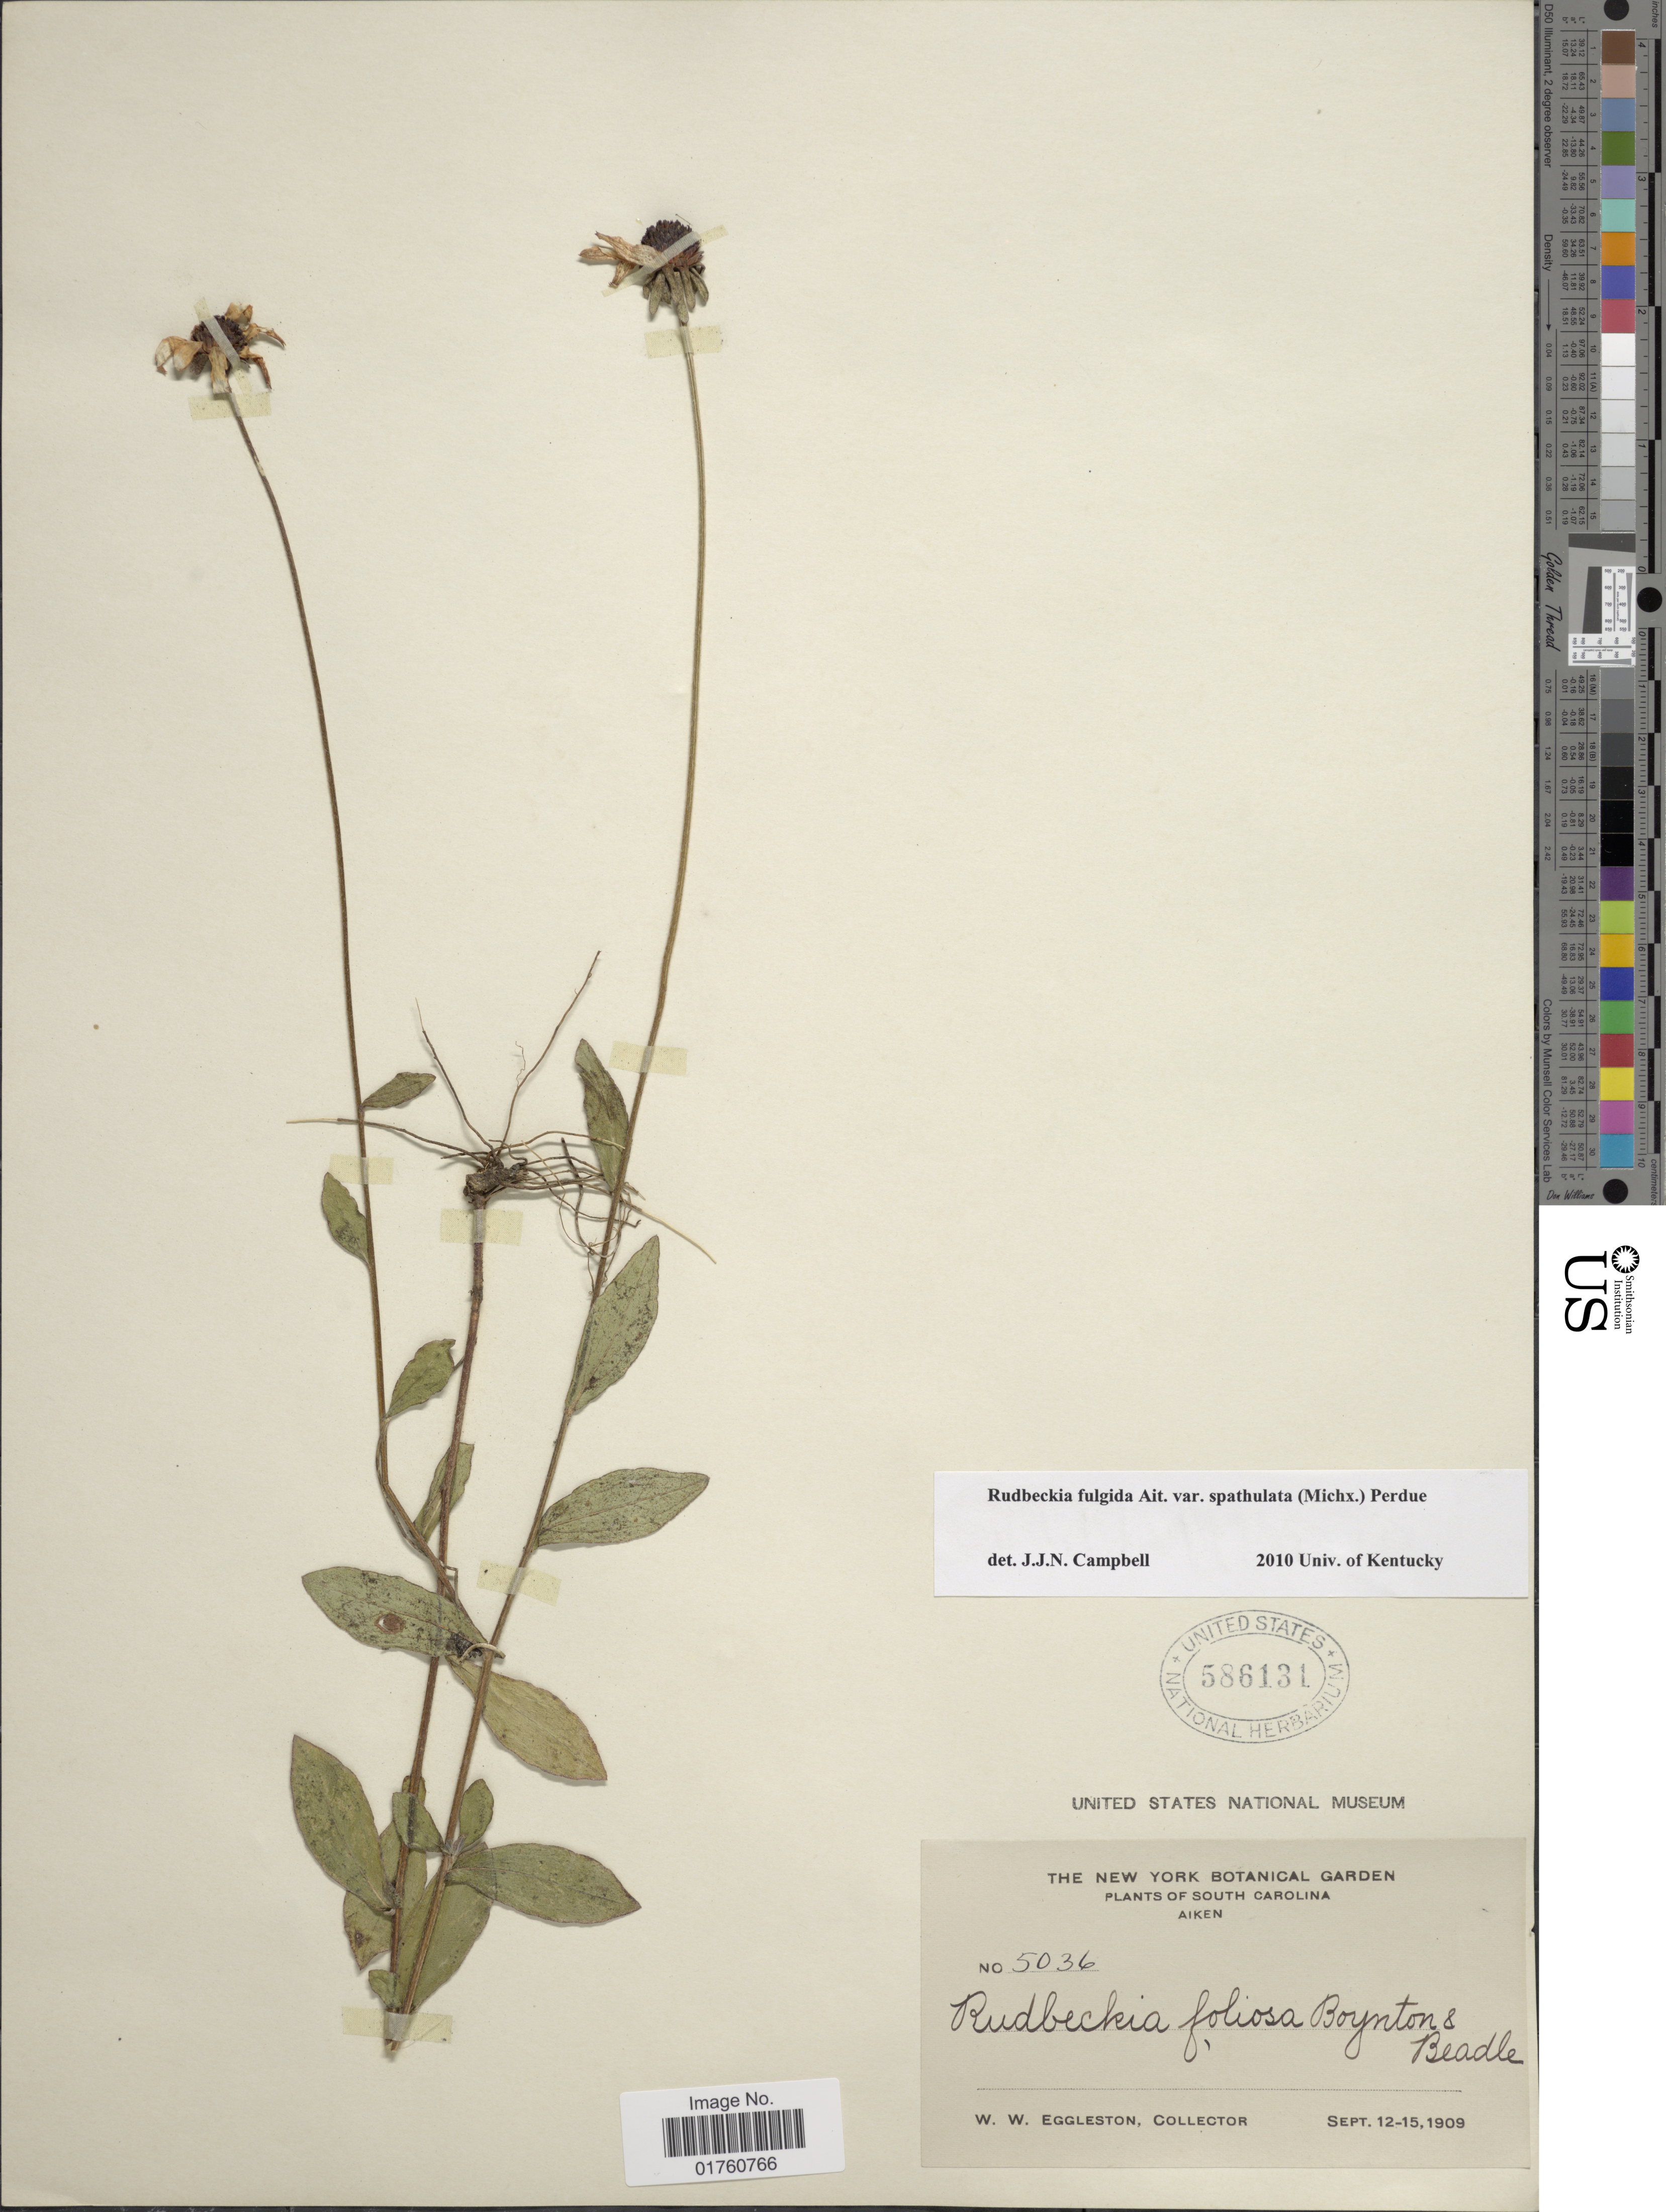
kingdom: Plantae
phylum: Tracheophyta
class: Magnoliopsida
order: Asterales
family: Asteraceae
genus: Rudbeckia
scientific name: Rudbeckia fulgida var. fulgida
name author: Aiton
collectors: W. W. Eggleston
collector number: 5036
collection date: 1909-09-12/1909-09-15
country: United States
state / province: South Carolina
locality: Aiken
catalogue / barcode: US 586131